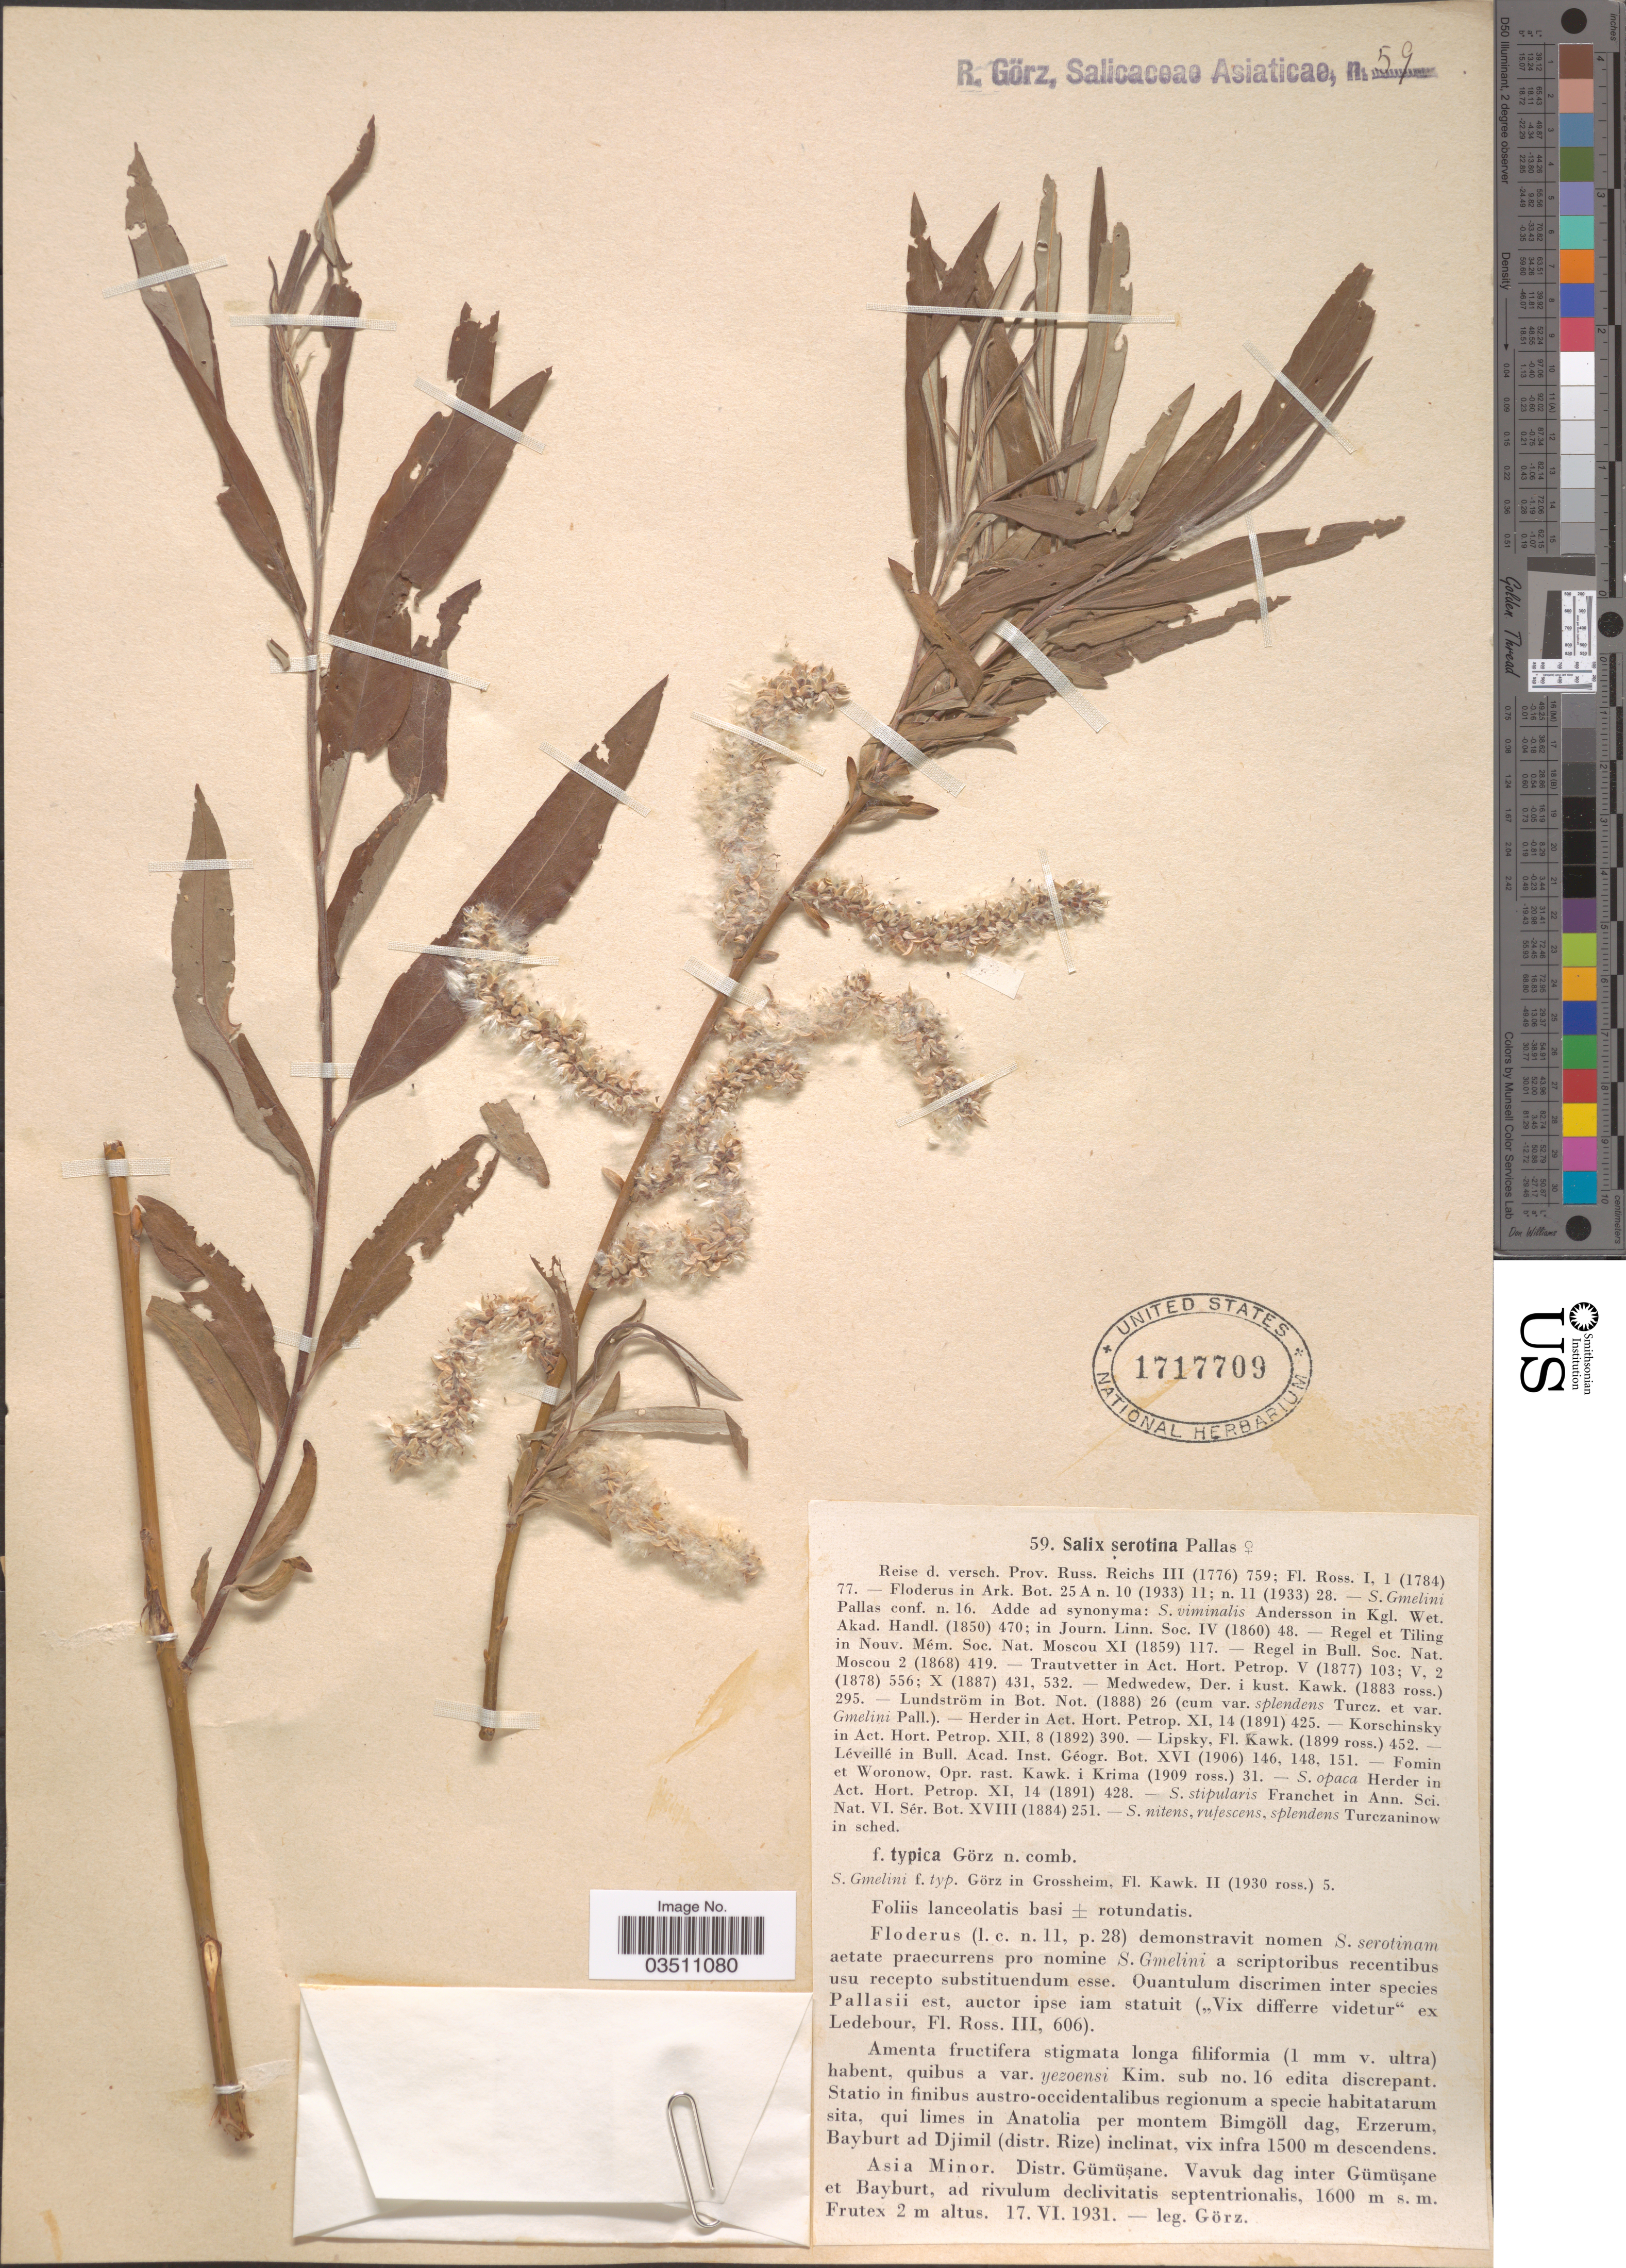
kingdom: Plantae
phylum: Tracheophyta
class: Magnoliopsida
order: Malpighiales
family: Salicaceae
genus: Salix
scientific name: Salix serotina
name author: Pall.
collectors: Gorz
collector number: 59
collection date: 1931-06-17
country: Turkey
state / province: Gumushane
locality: Asia Minor. Distr. Gümüsane, Vavuk dag inter Gümüsane et Bayburt, ad rivulum declivitatis septentrionalis.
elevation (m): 1600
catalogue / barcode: US 1717709